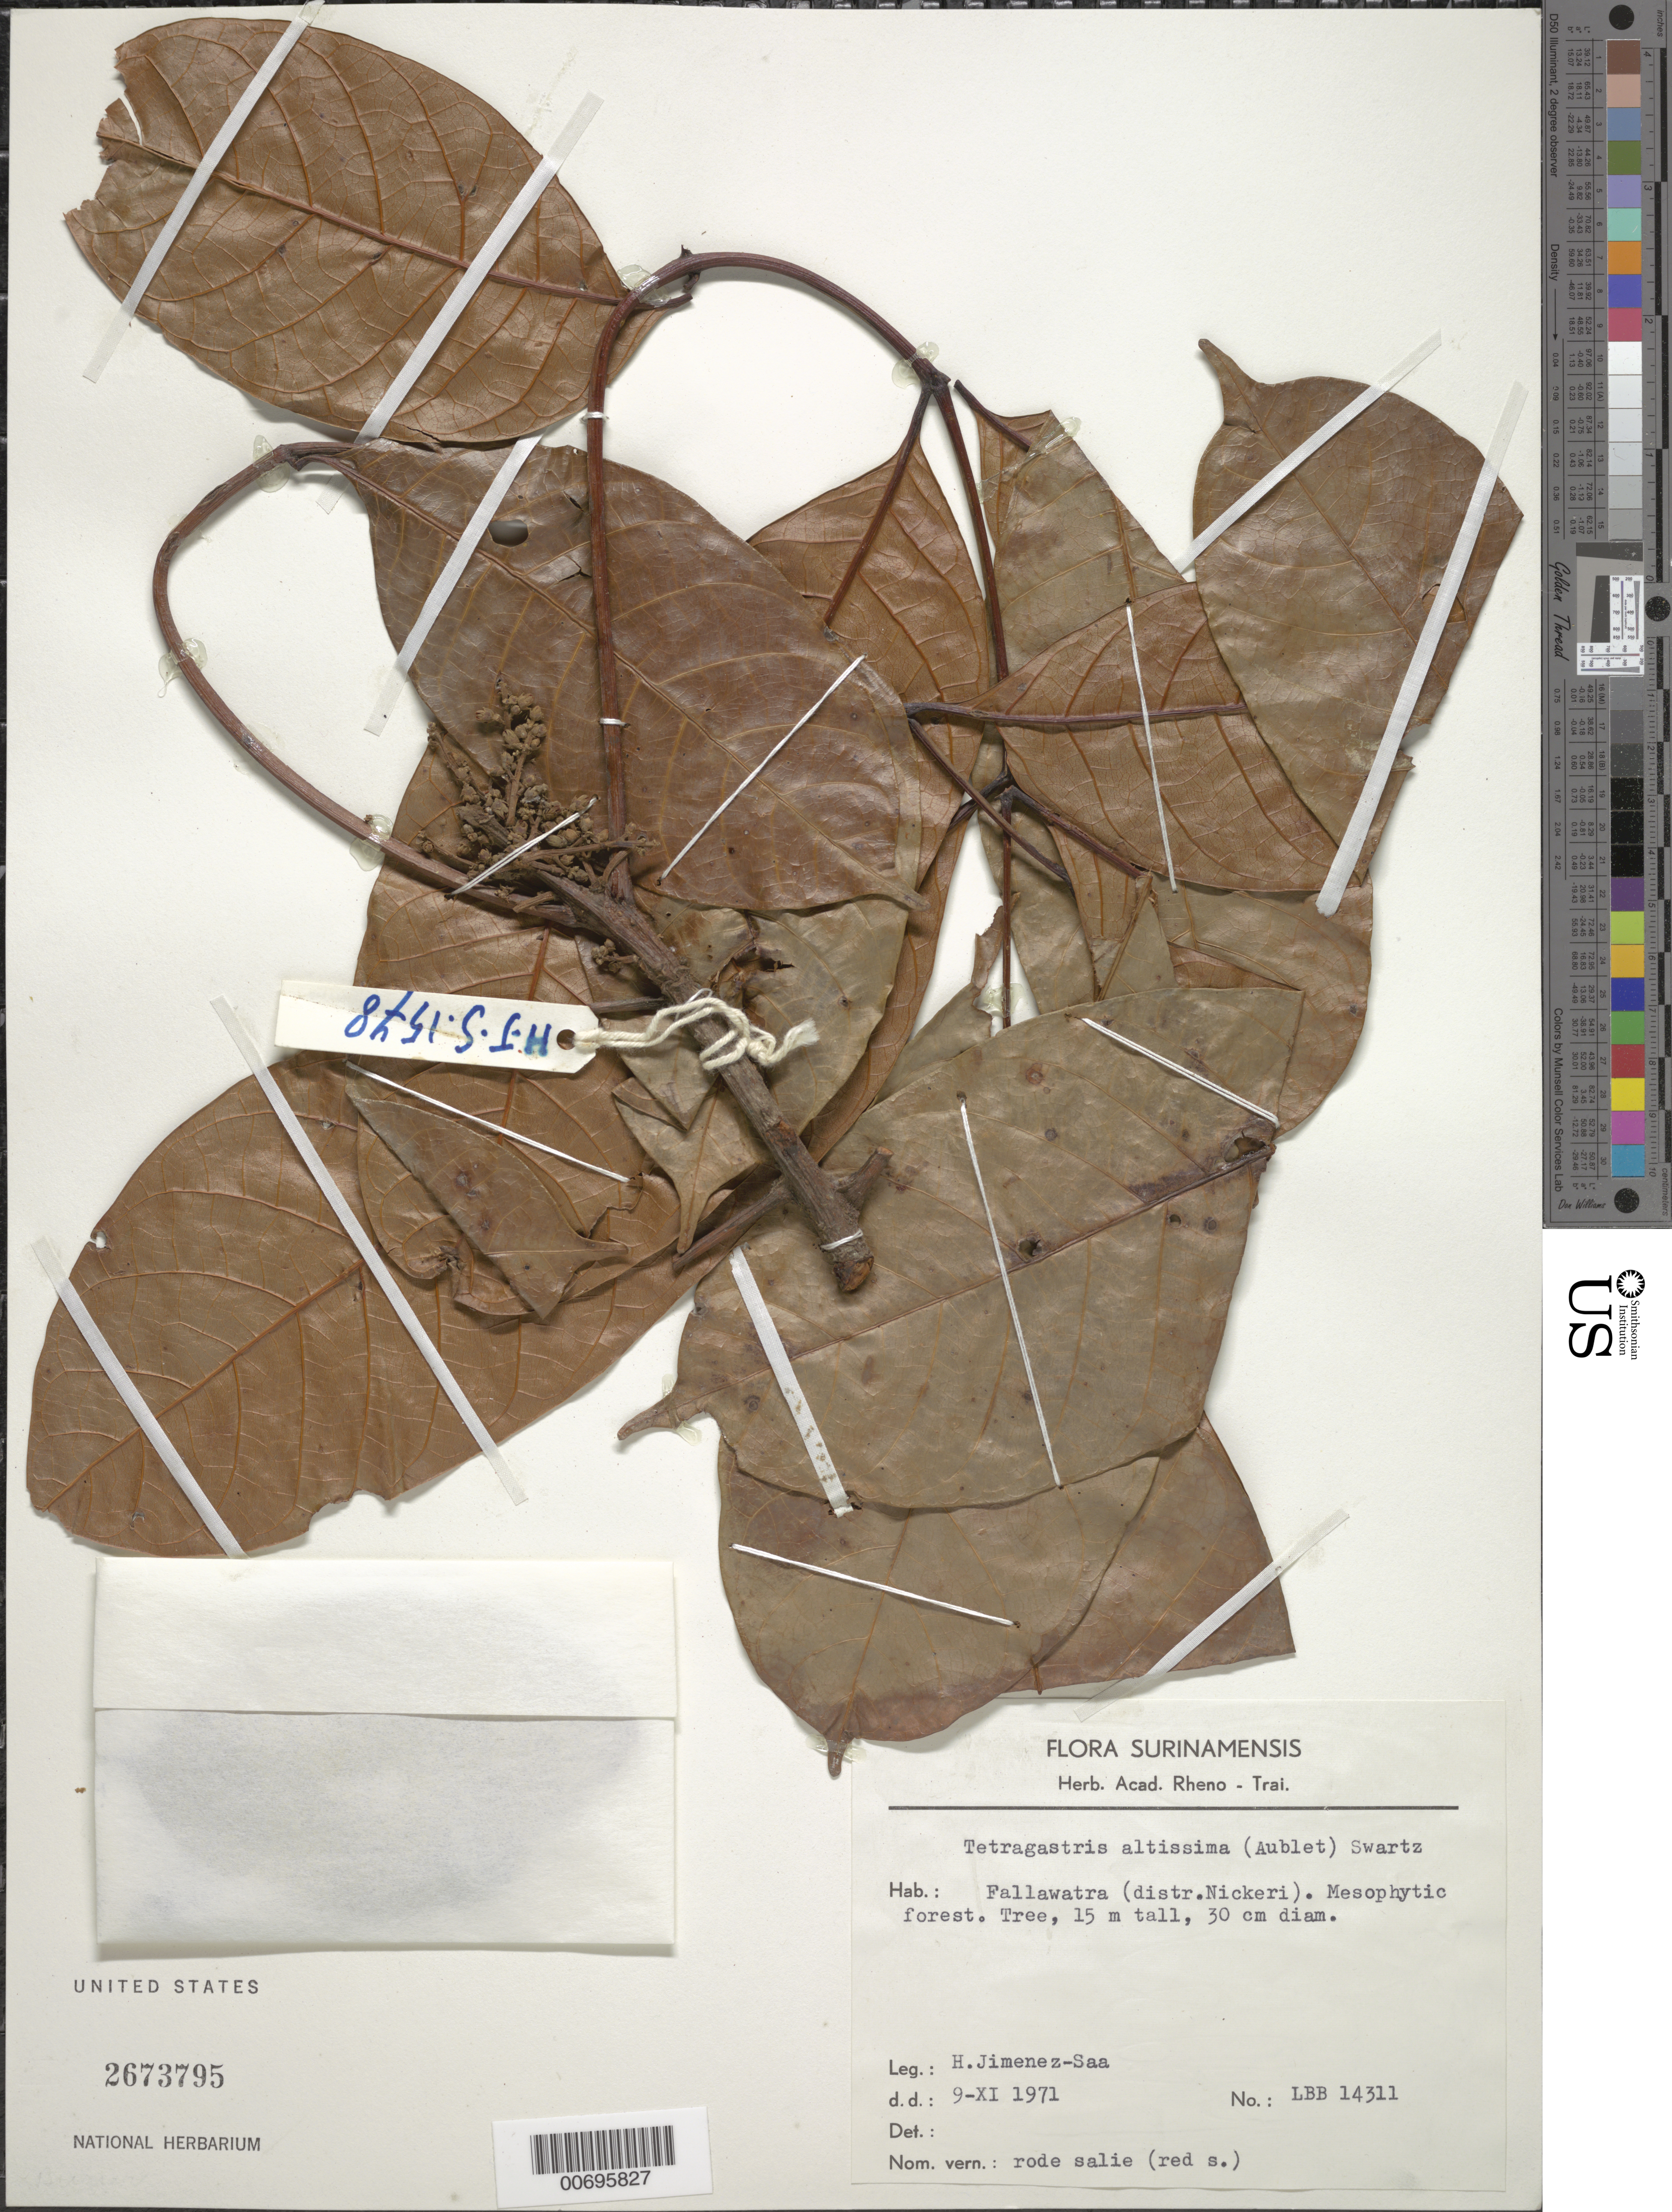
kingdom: Plantae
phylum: Tracheophyta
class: Magnoliopsida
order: Sapindales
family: Burseraceae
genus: Protium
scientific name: Protium altissimum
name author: (Aubl.) Marchand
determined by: Daly, Douglas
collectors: H. Jiménez-Saa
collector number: LBB 14311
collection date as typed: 9-Nov-71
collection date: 1971-11-09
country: Suriname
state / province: Nickerie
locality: Fallawatra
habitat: Mesophytic forest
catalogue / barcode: US 2673795